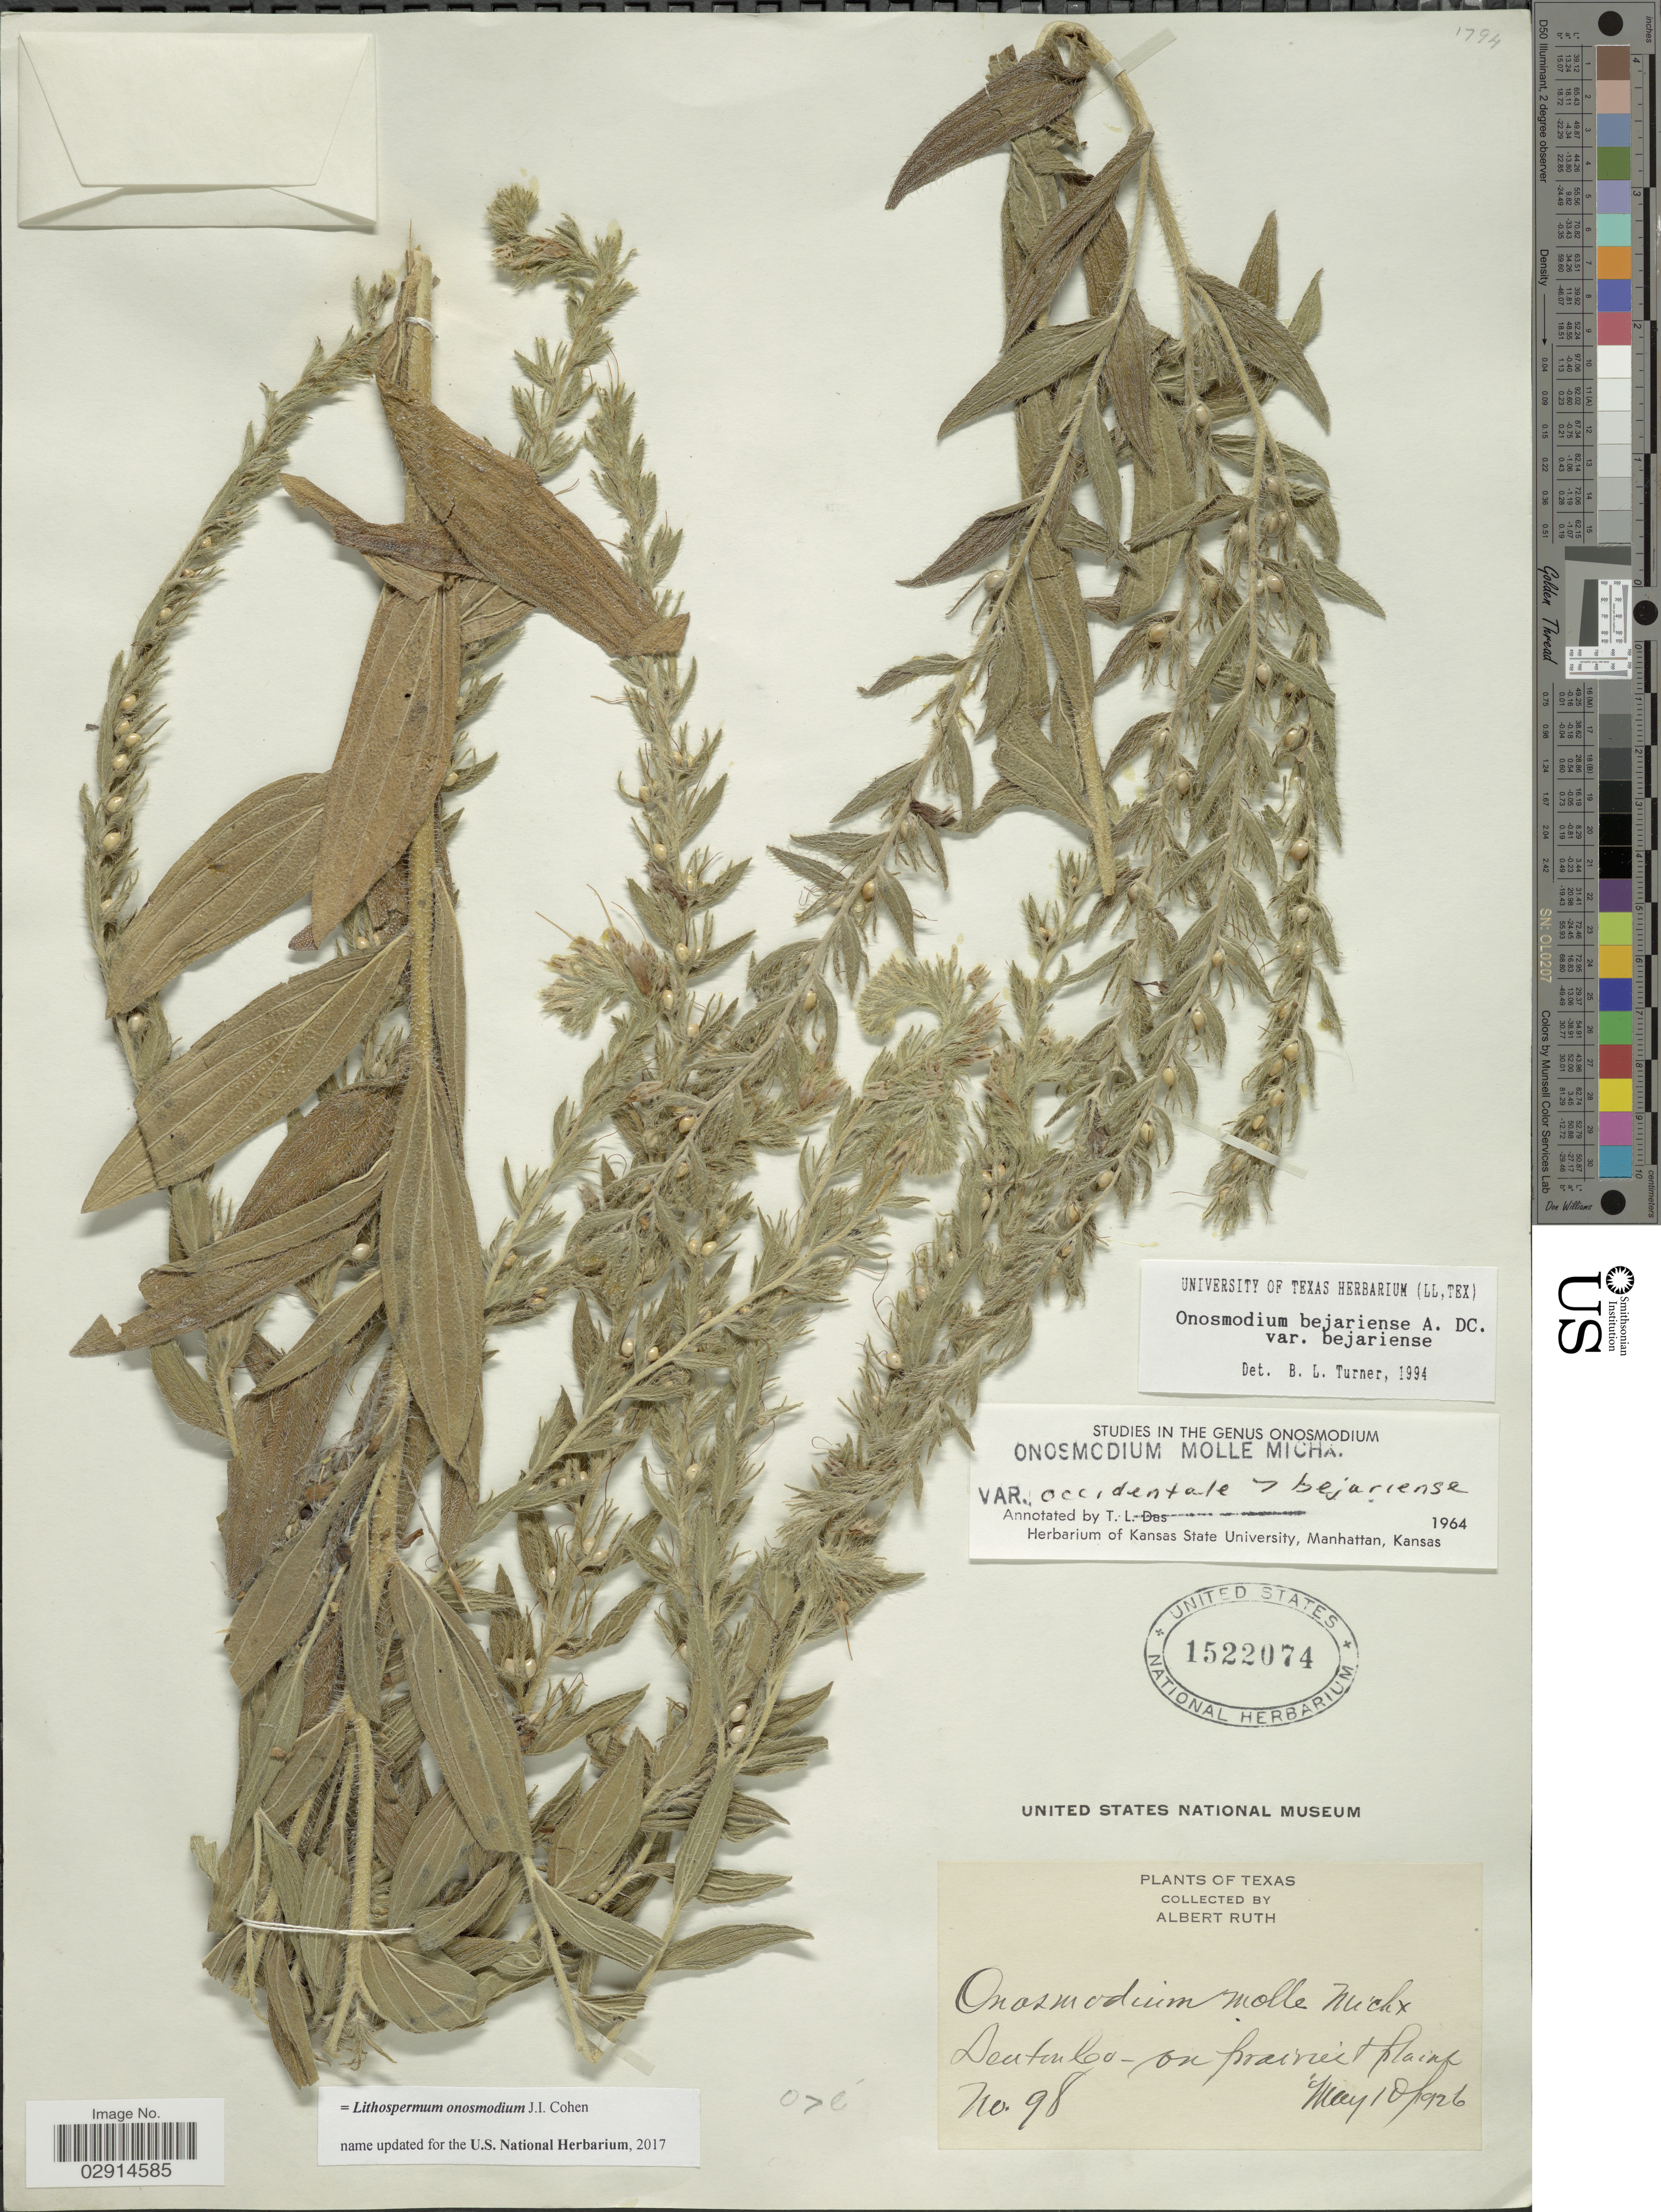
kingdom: Plantae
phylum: Tracheophyta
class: Magnoliopsida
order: Boraginales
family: Boraginaceae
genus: Lithospermum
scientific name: Lithospermum onosmodium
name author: Cohen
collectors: A. Ruth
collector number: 98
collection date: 1926-05-10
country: United States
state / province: Texas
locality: Denton Co.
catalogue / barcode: US 1522074